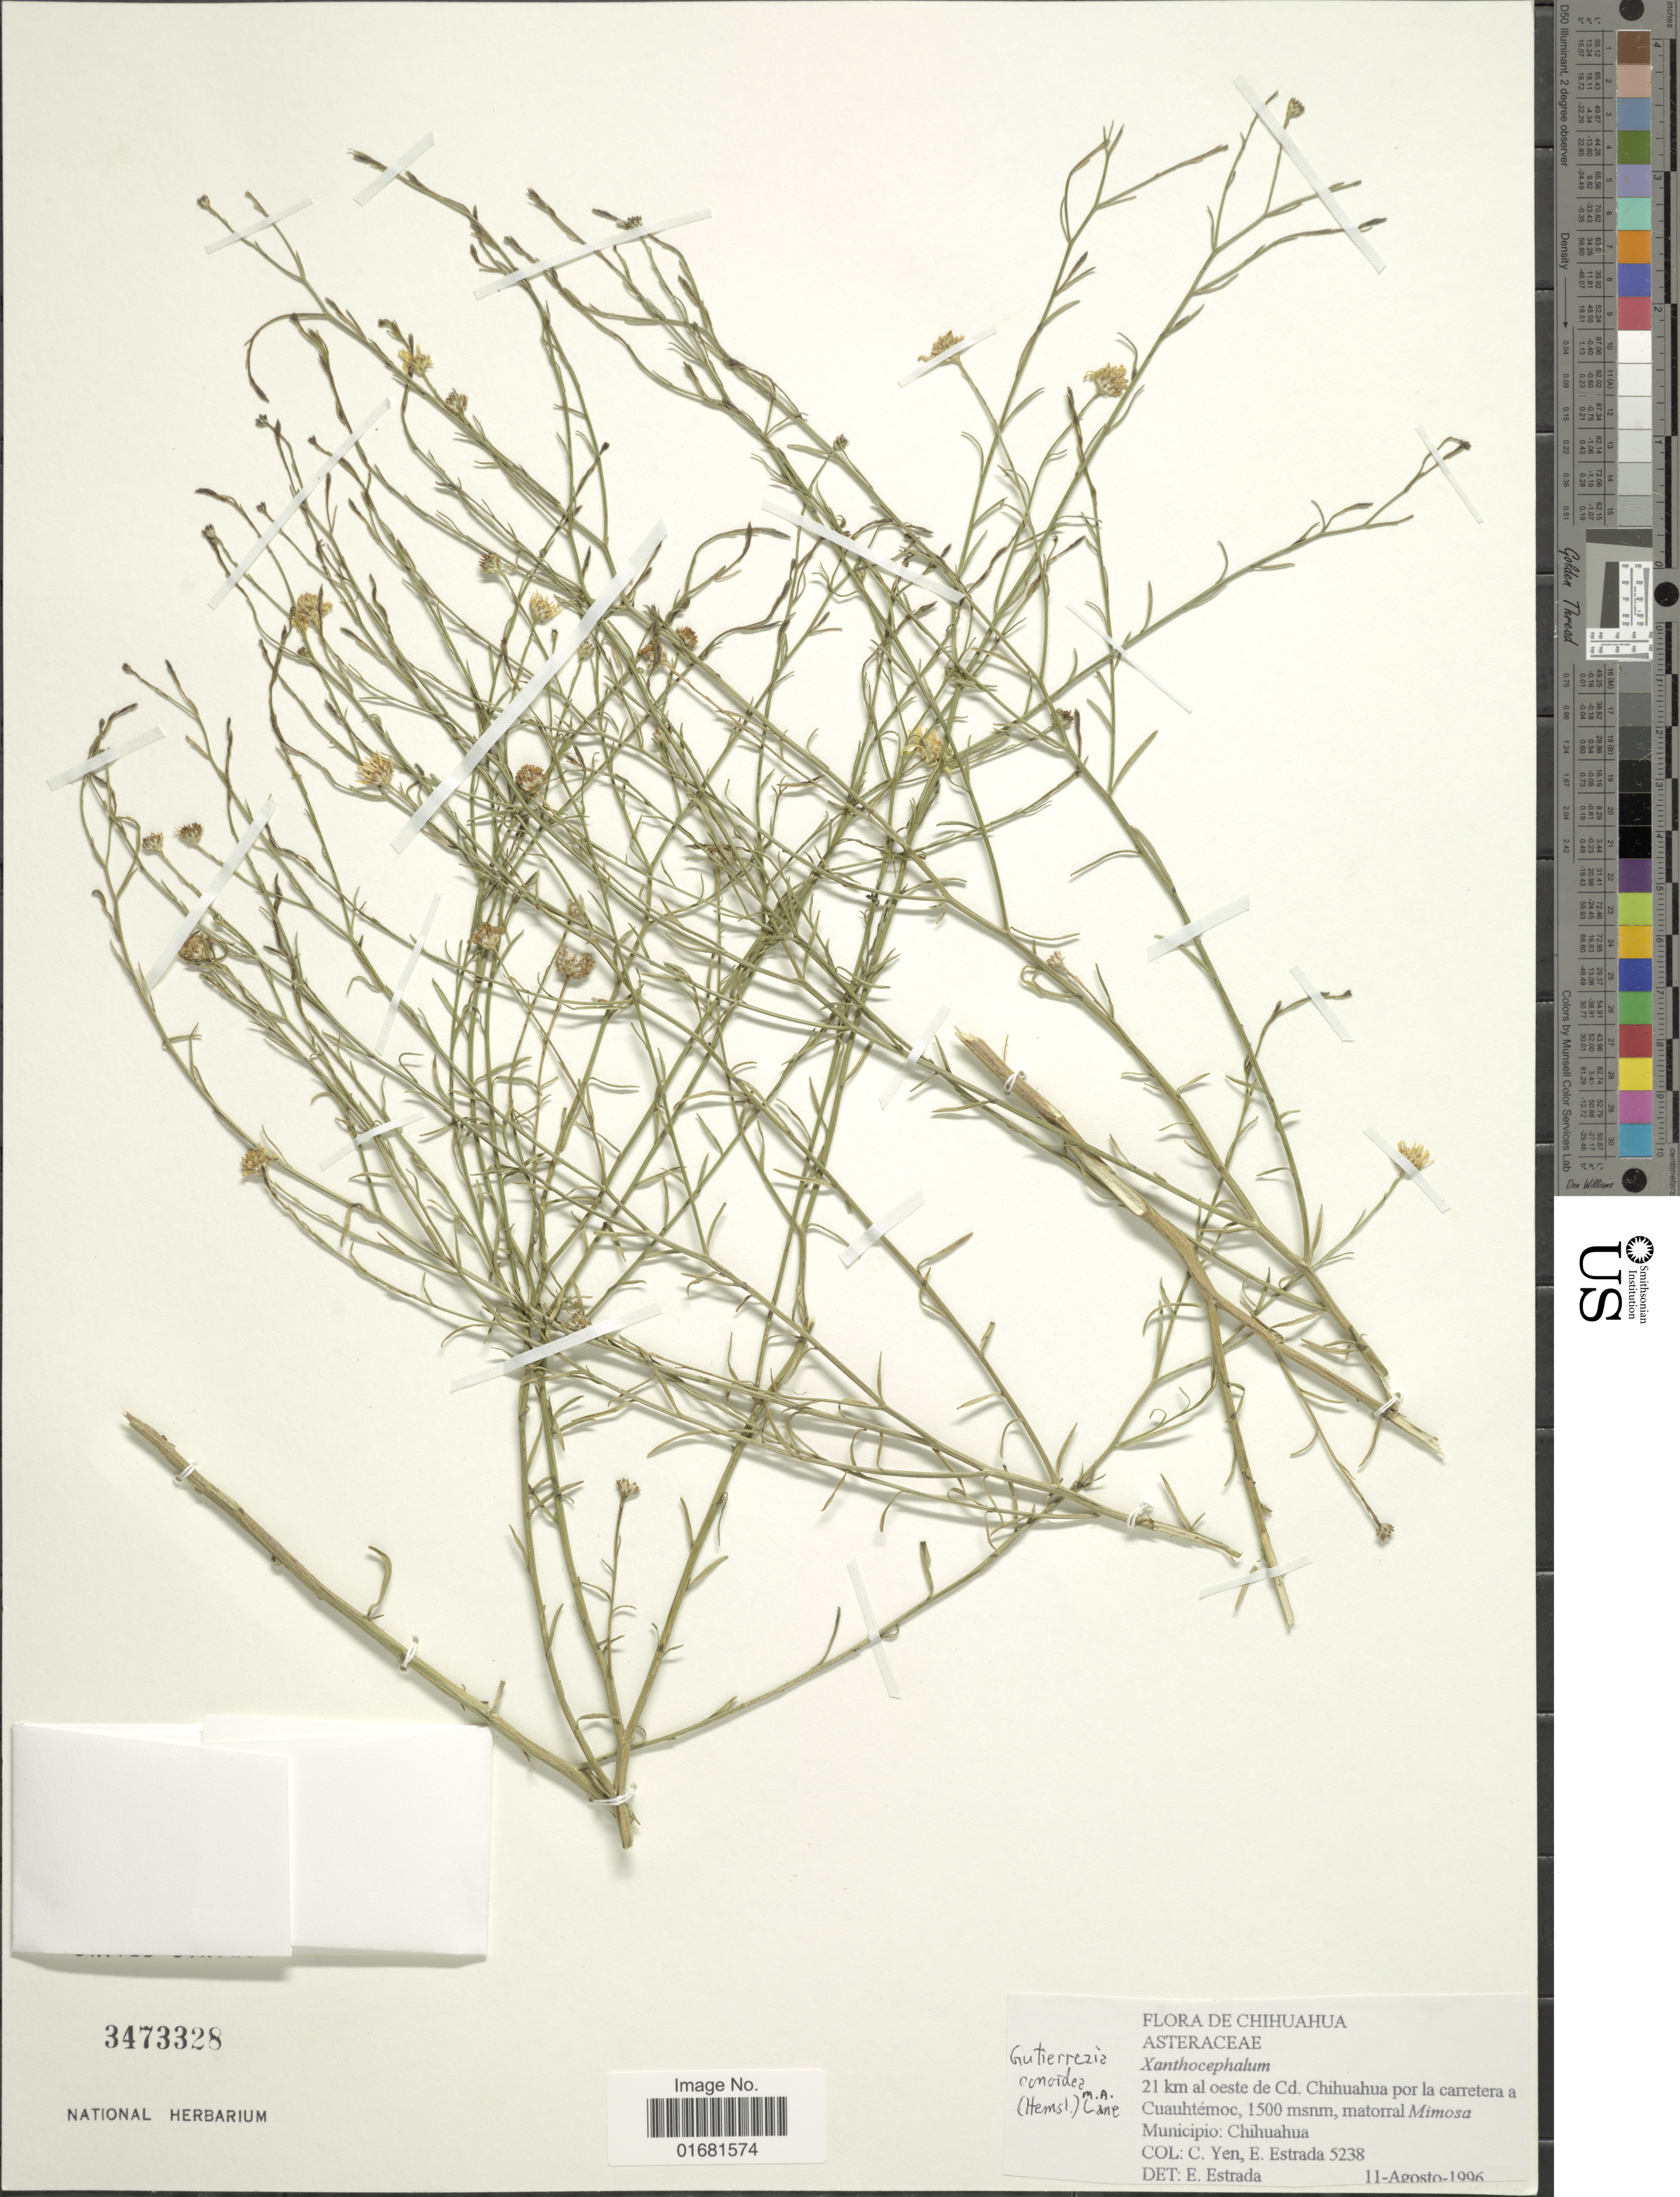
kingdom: Plantae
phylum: Tracheophyta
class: Magnoliopsida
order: Asterales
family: Asteraceae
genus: Gutierrezia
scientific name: Gutierrezia conoidea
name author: (Hemsl.) M.A. Lane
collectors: C. Yen & E. Estrada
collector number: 5238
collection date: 1996-08-11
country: Mexico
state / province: Chihuahua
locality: Chihuahua. 21 km al oeste de Cd. Chihuahua por la carretera a Cuauhtemoc. Municipio: Chihuahua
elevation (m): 1500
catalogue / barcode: US 3473328